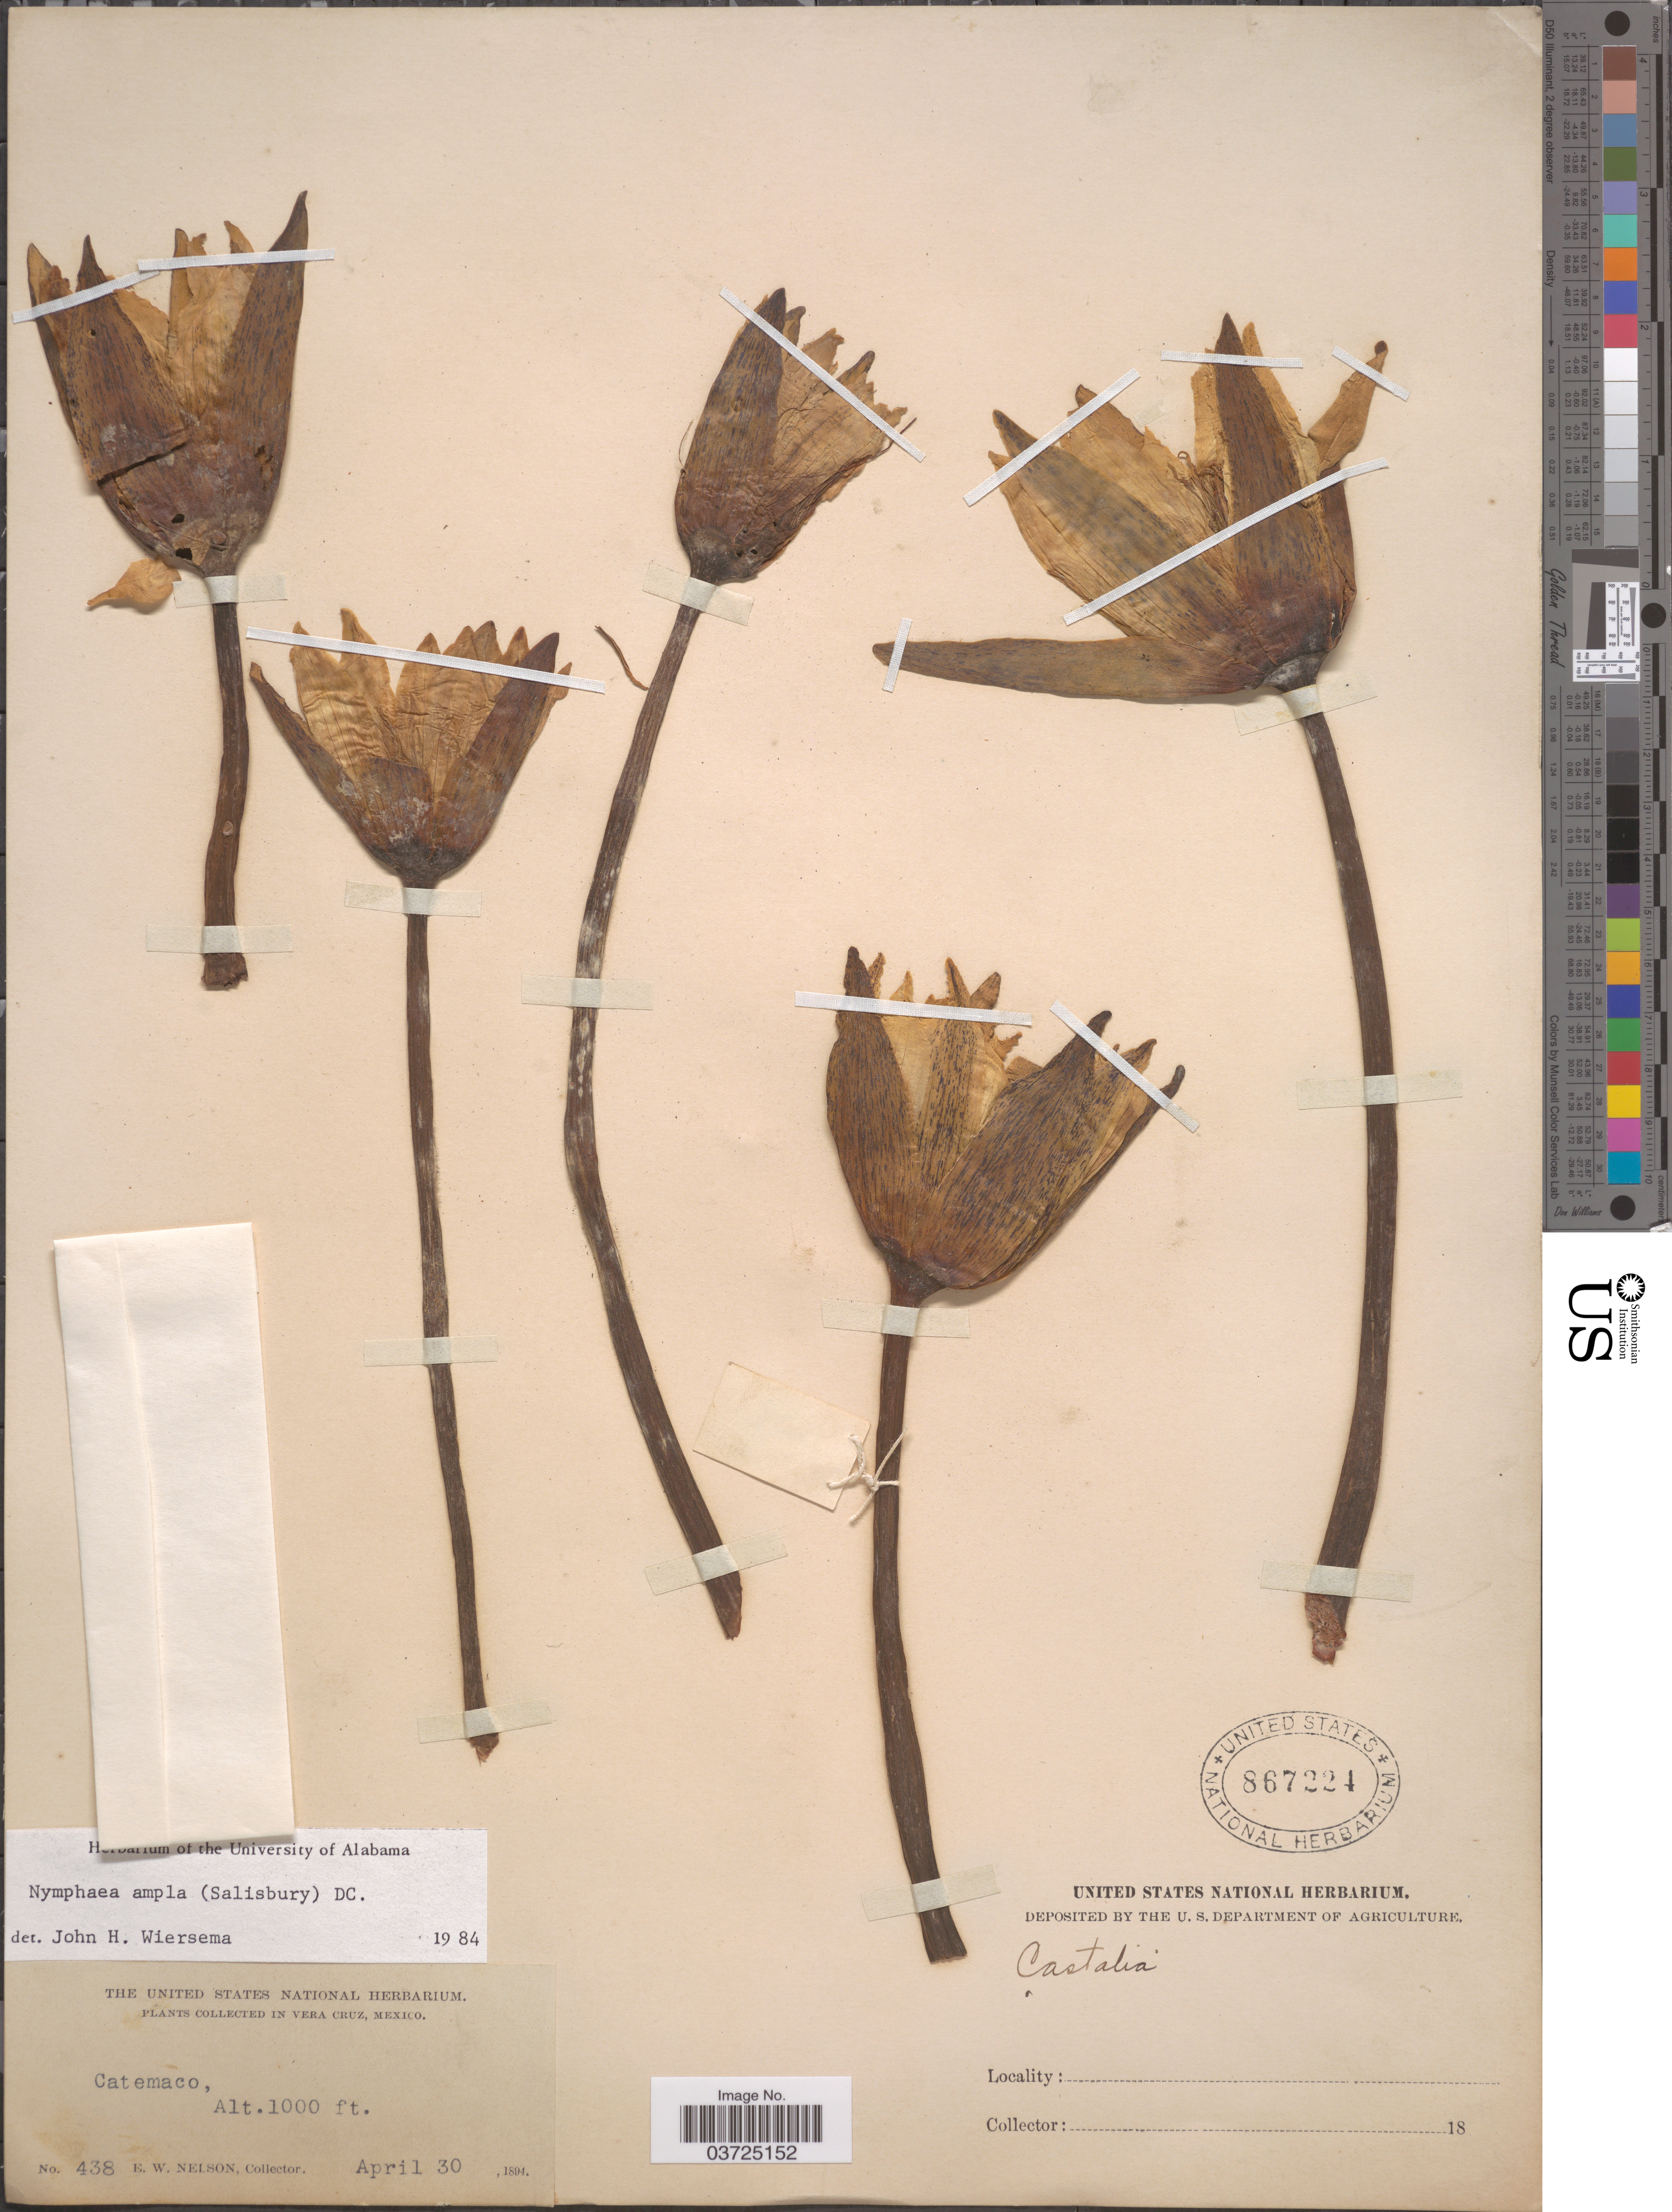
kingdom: Plantae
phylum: Tracheophyta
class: Magnoliopsida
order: Nymphaeales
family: Nymphaeaceae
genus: Nymphaea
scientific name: Nymphaea ampla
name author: (Salisb.) DC.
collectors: E. W. Nelson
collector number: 438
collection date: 1894-04-30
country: Mexico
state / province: Veracruz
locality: In Vera Cruz. Catemaco.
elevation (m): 305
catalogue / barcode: US 867224